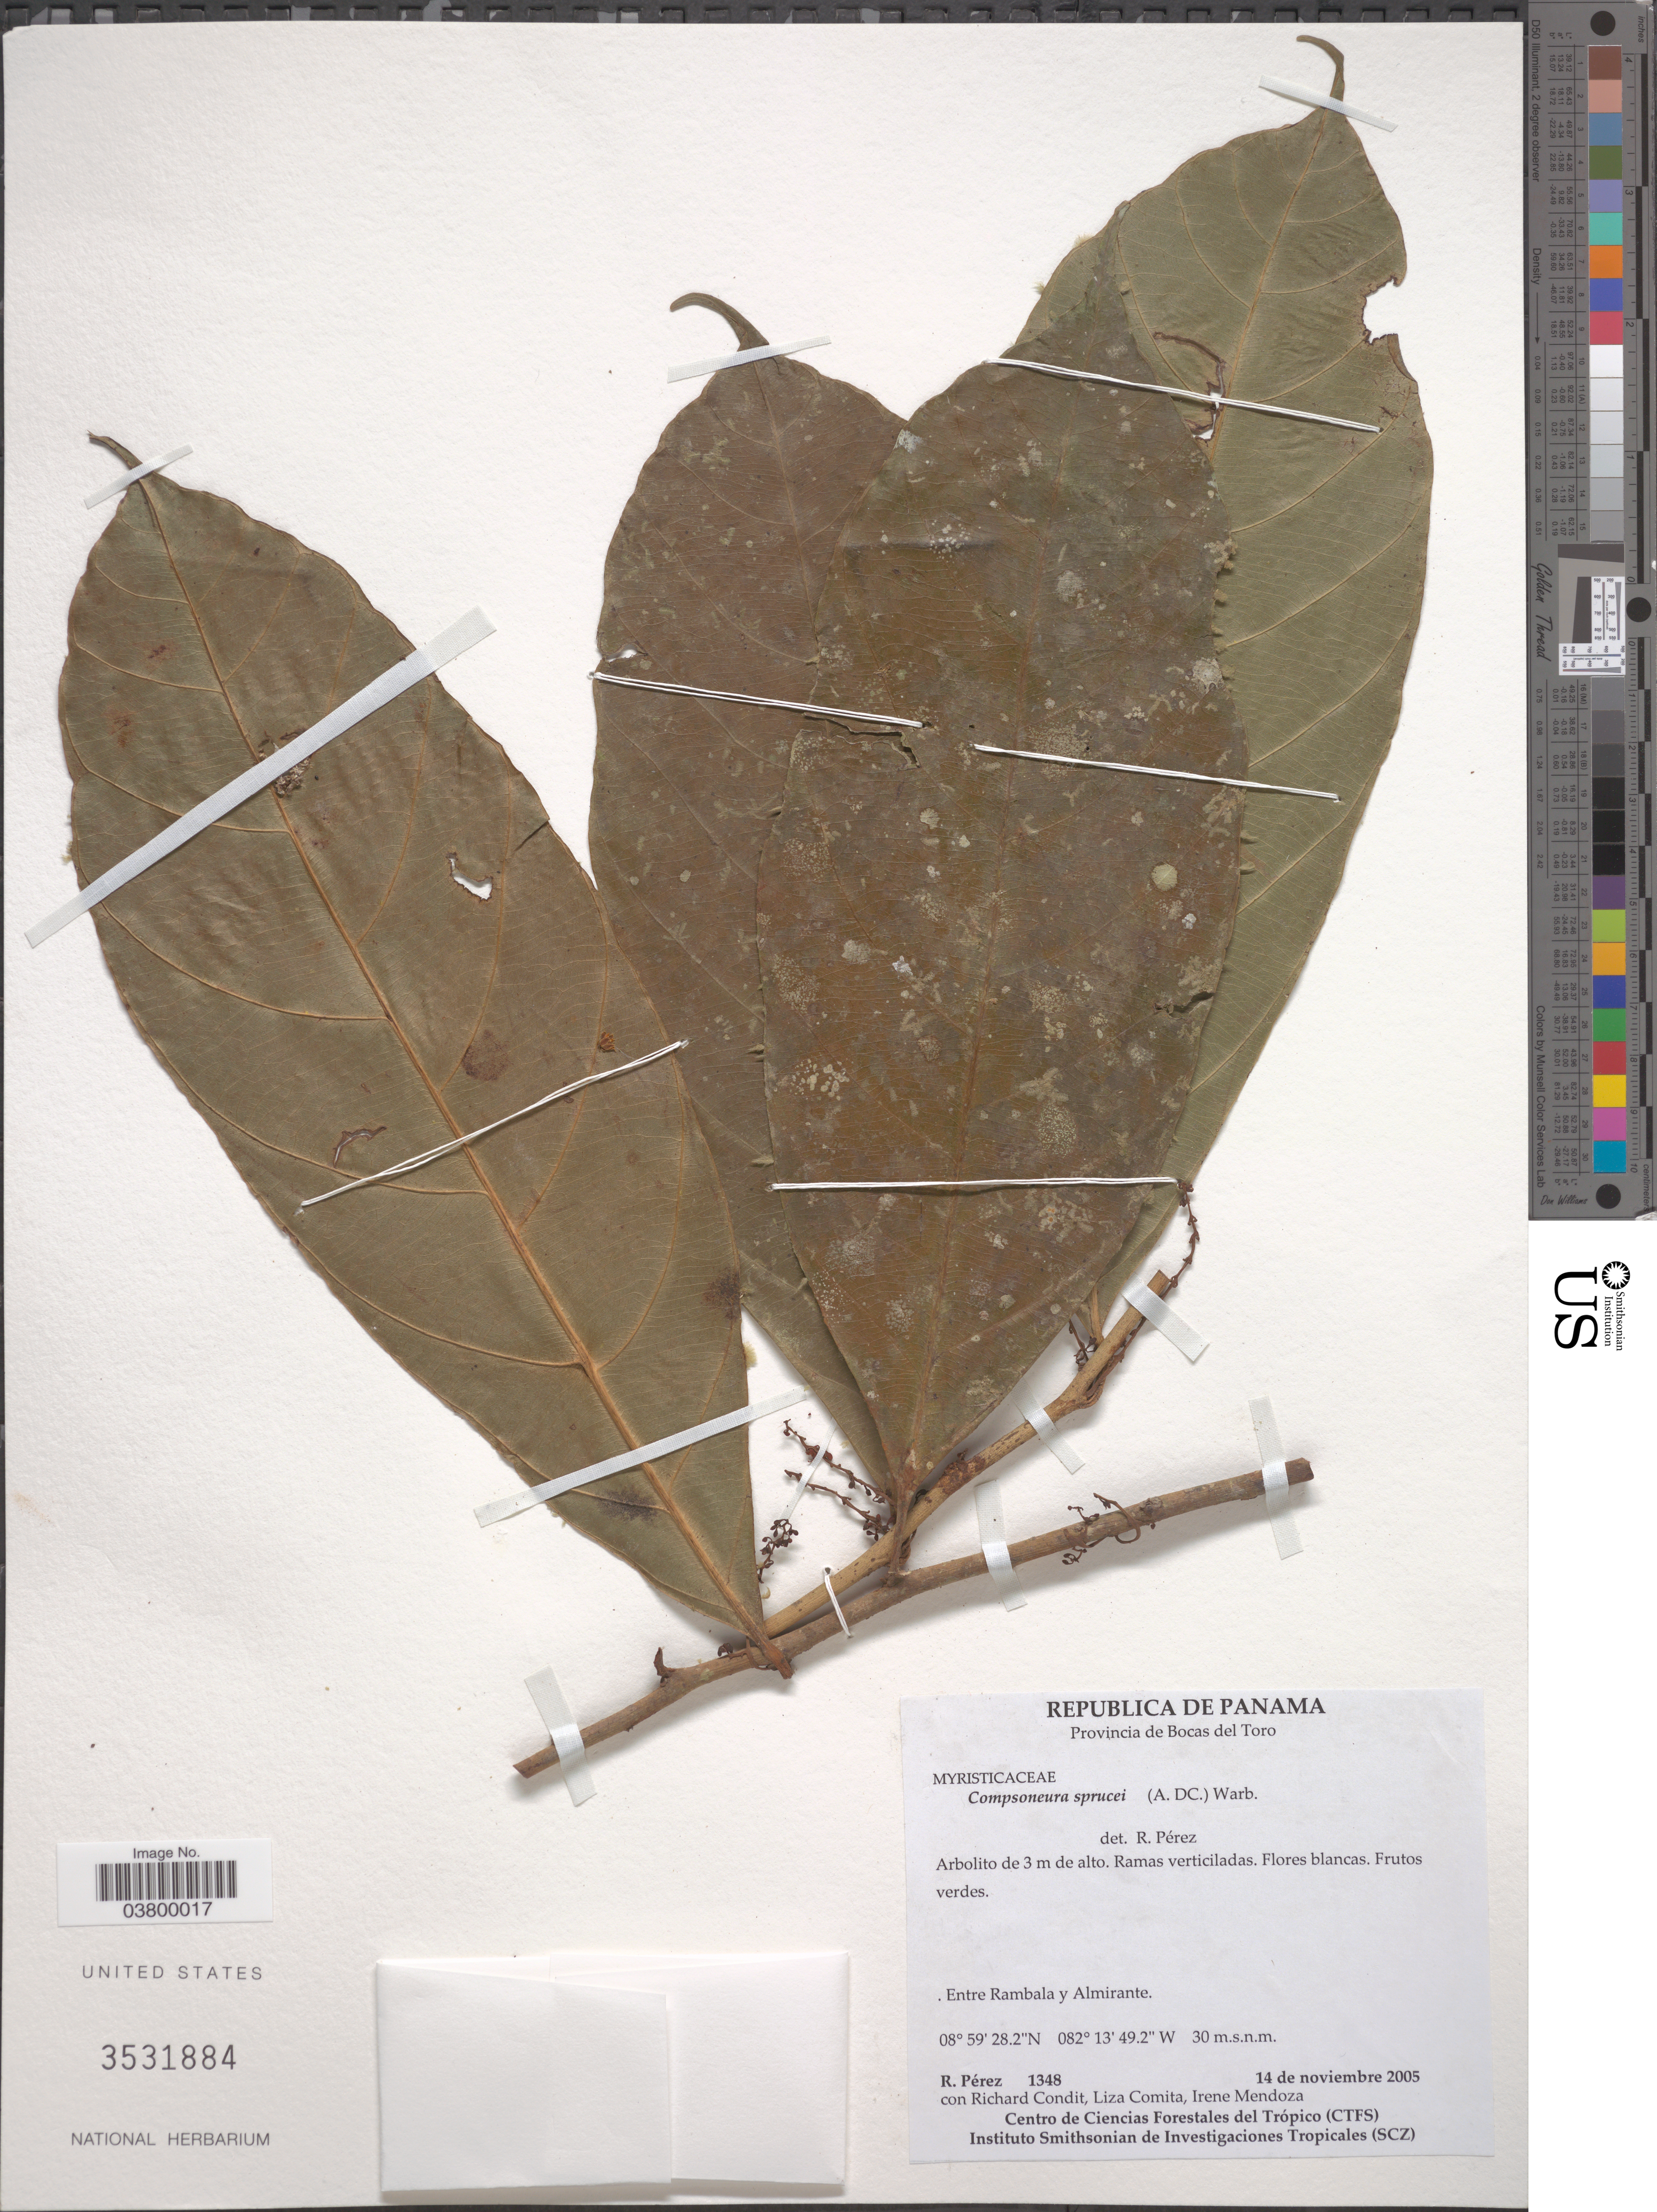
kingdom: Plantae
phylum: Tracheophyta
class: Magnoliopsida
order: Magnoliales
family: Myristicaceae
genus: Compsoneura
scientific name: Compsoneura sprucei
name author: (A. DC.) Warb.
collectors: R. Perez, R. Condit, L. Comita & I. Mendoza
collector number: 1348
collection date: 2005-11-14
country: Panama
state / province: Bocas del Toro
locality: Entre Rambala y Almirante.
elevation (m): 30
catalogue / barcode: US 3531884